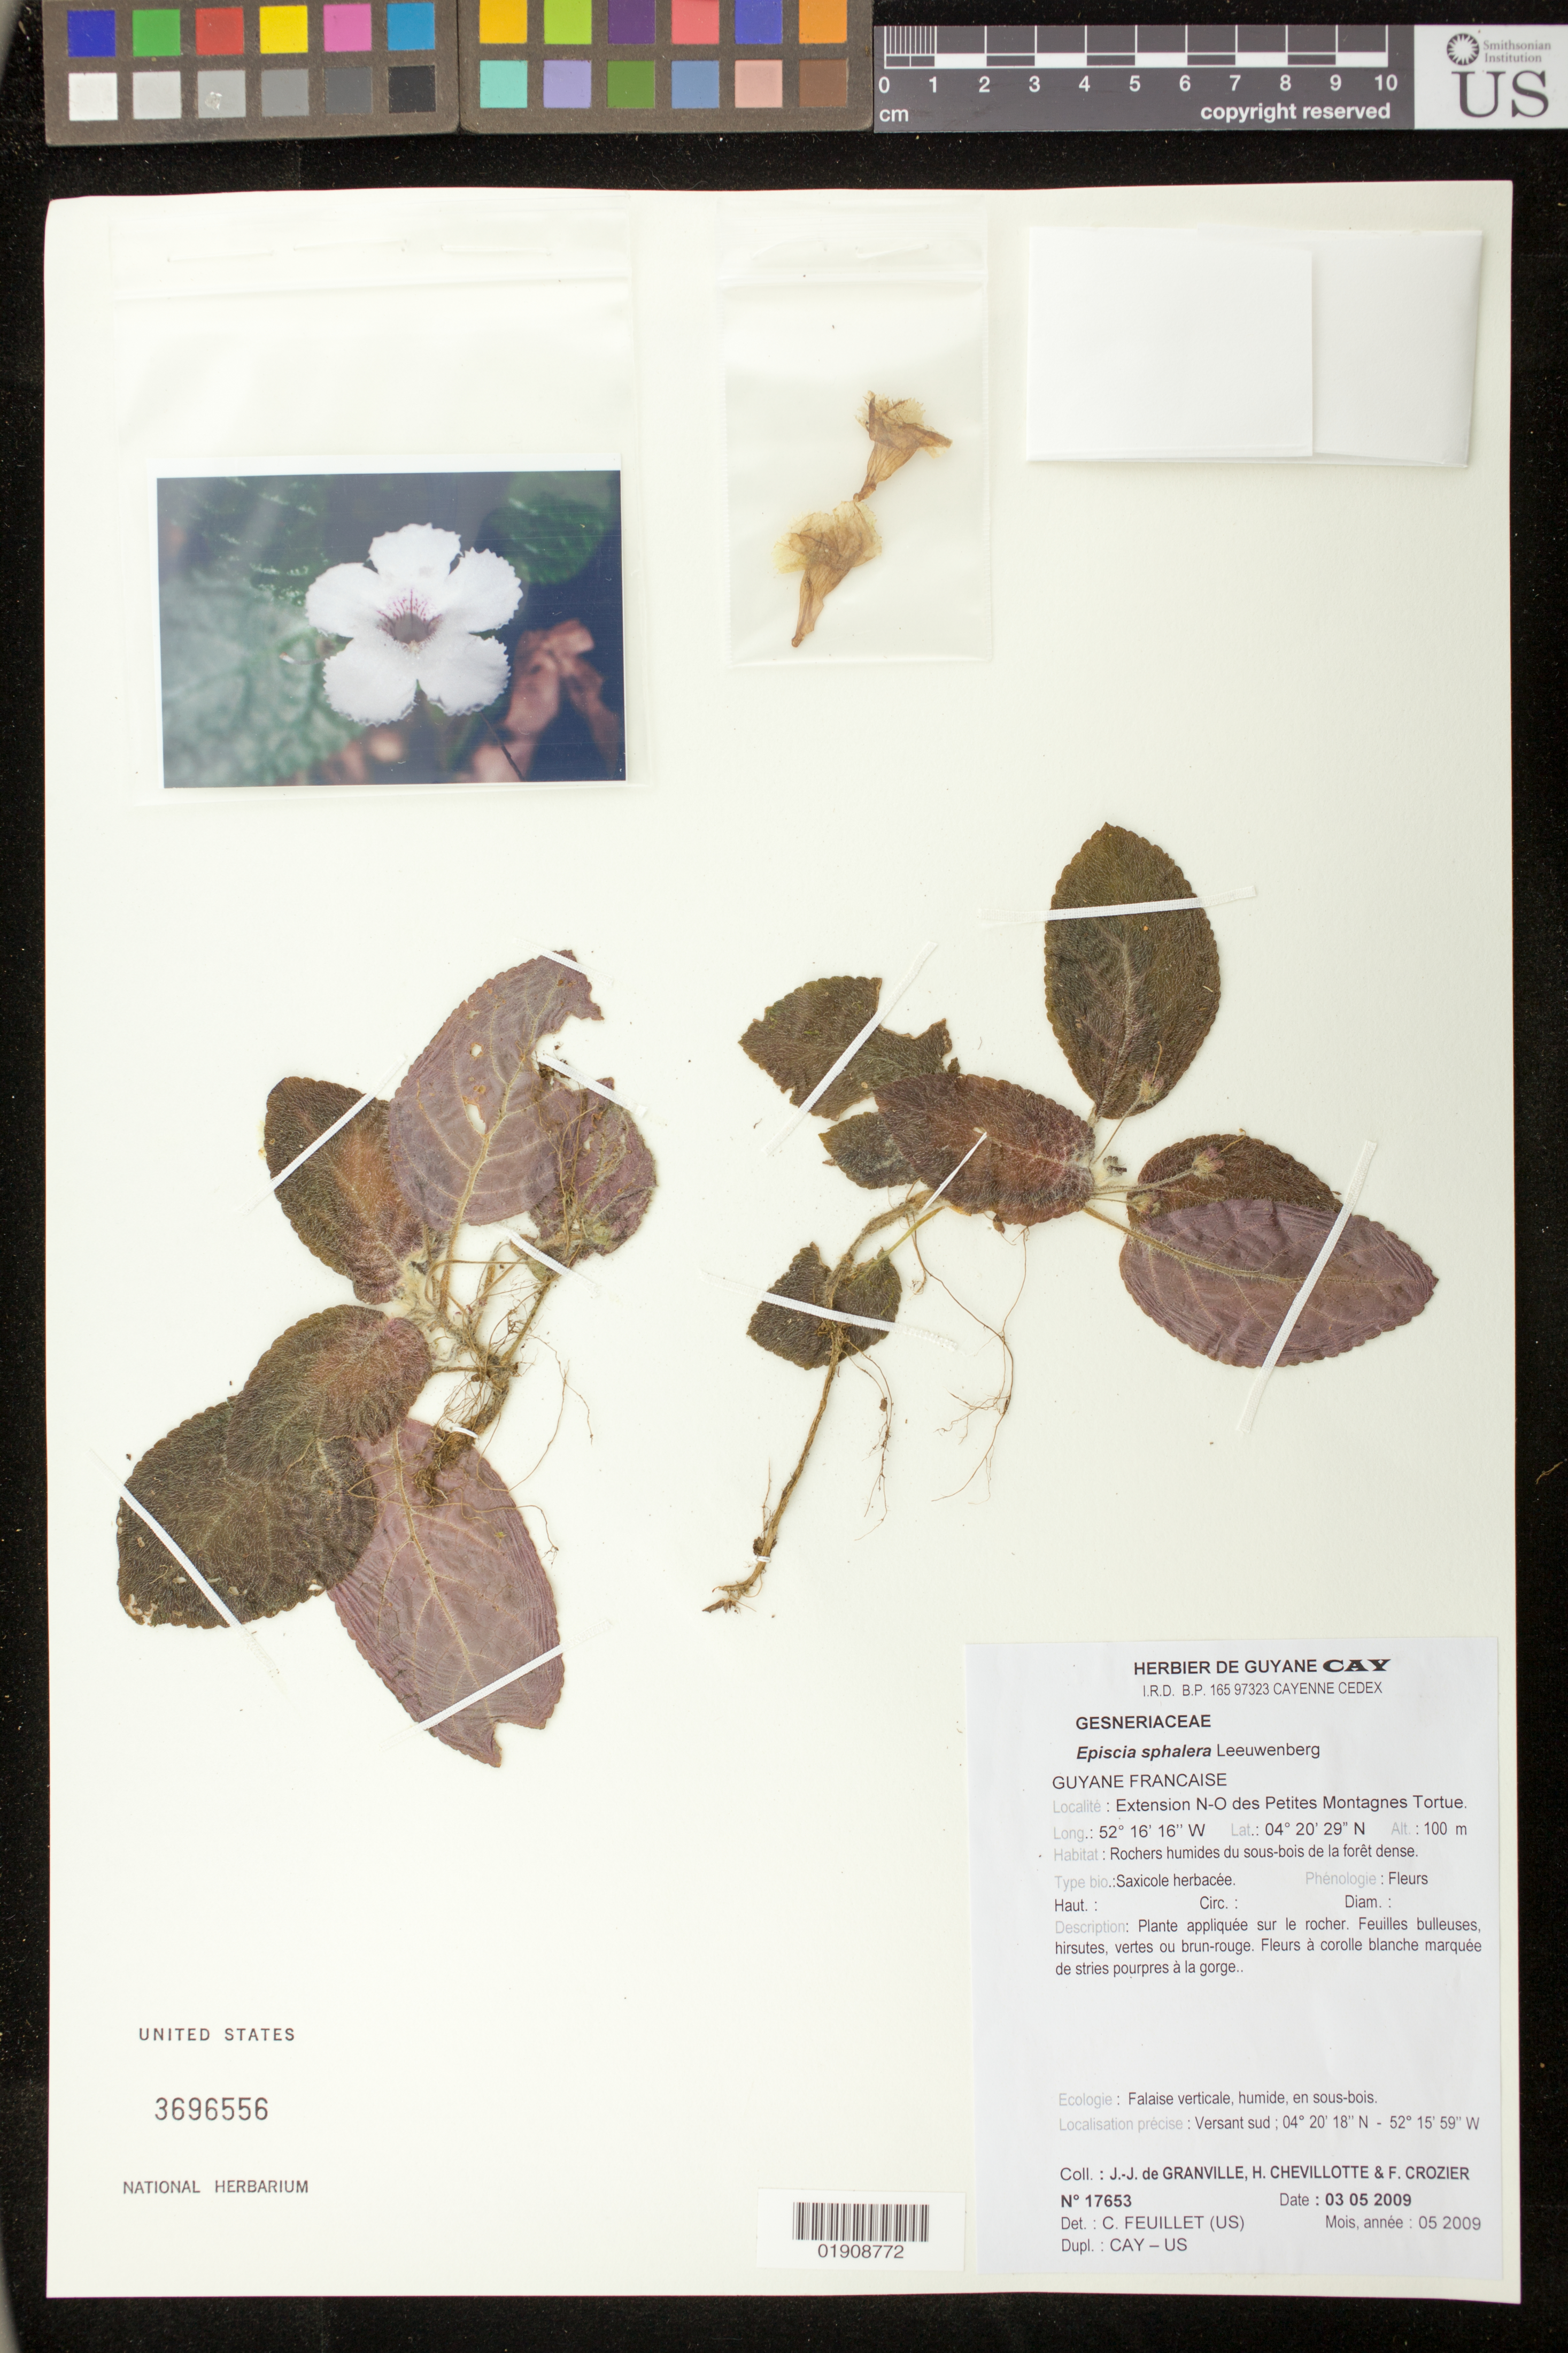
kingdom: Plantae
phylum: Tracheophyta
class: Magnoliopsida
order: Lamiales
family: Gesneriaceae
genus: Episcia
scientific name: Episcia sphalera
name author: Leeuwenb.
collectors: J.-J. de Granville, H. Chevillotte & F. Crozier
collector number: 17653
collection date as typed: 3 May 2009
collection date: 2009-05-03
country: French Guiana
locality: Extension N-O des Petites Montagnes Tortue; versant sud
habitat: Falaise verticale, humide, en sous-bois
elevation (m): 100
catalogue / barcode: US 3696556